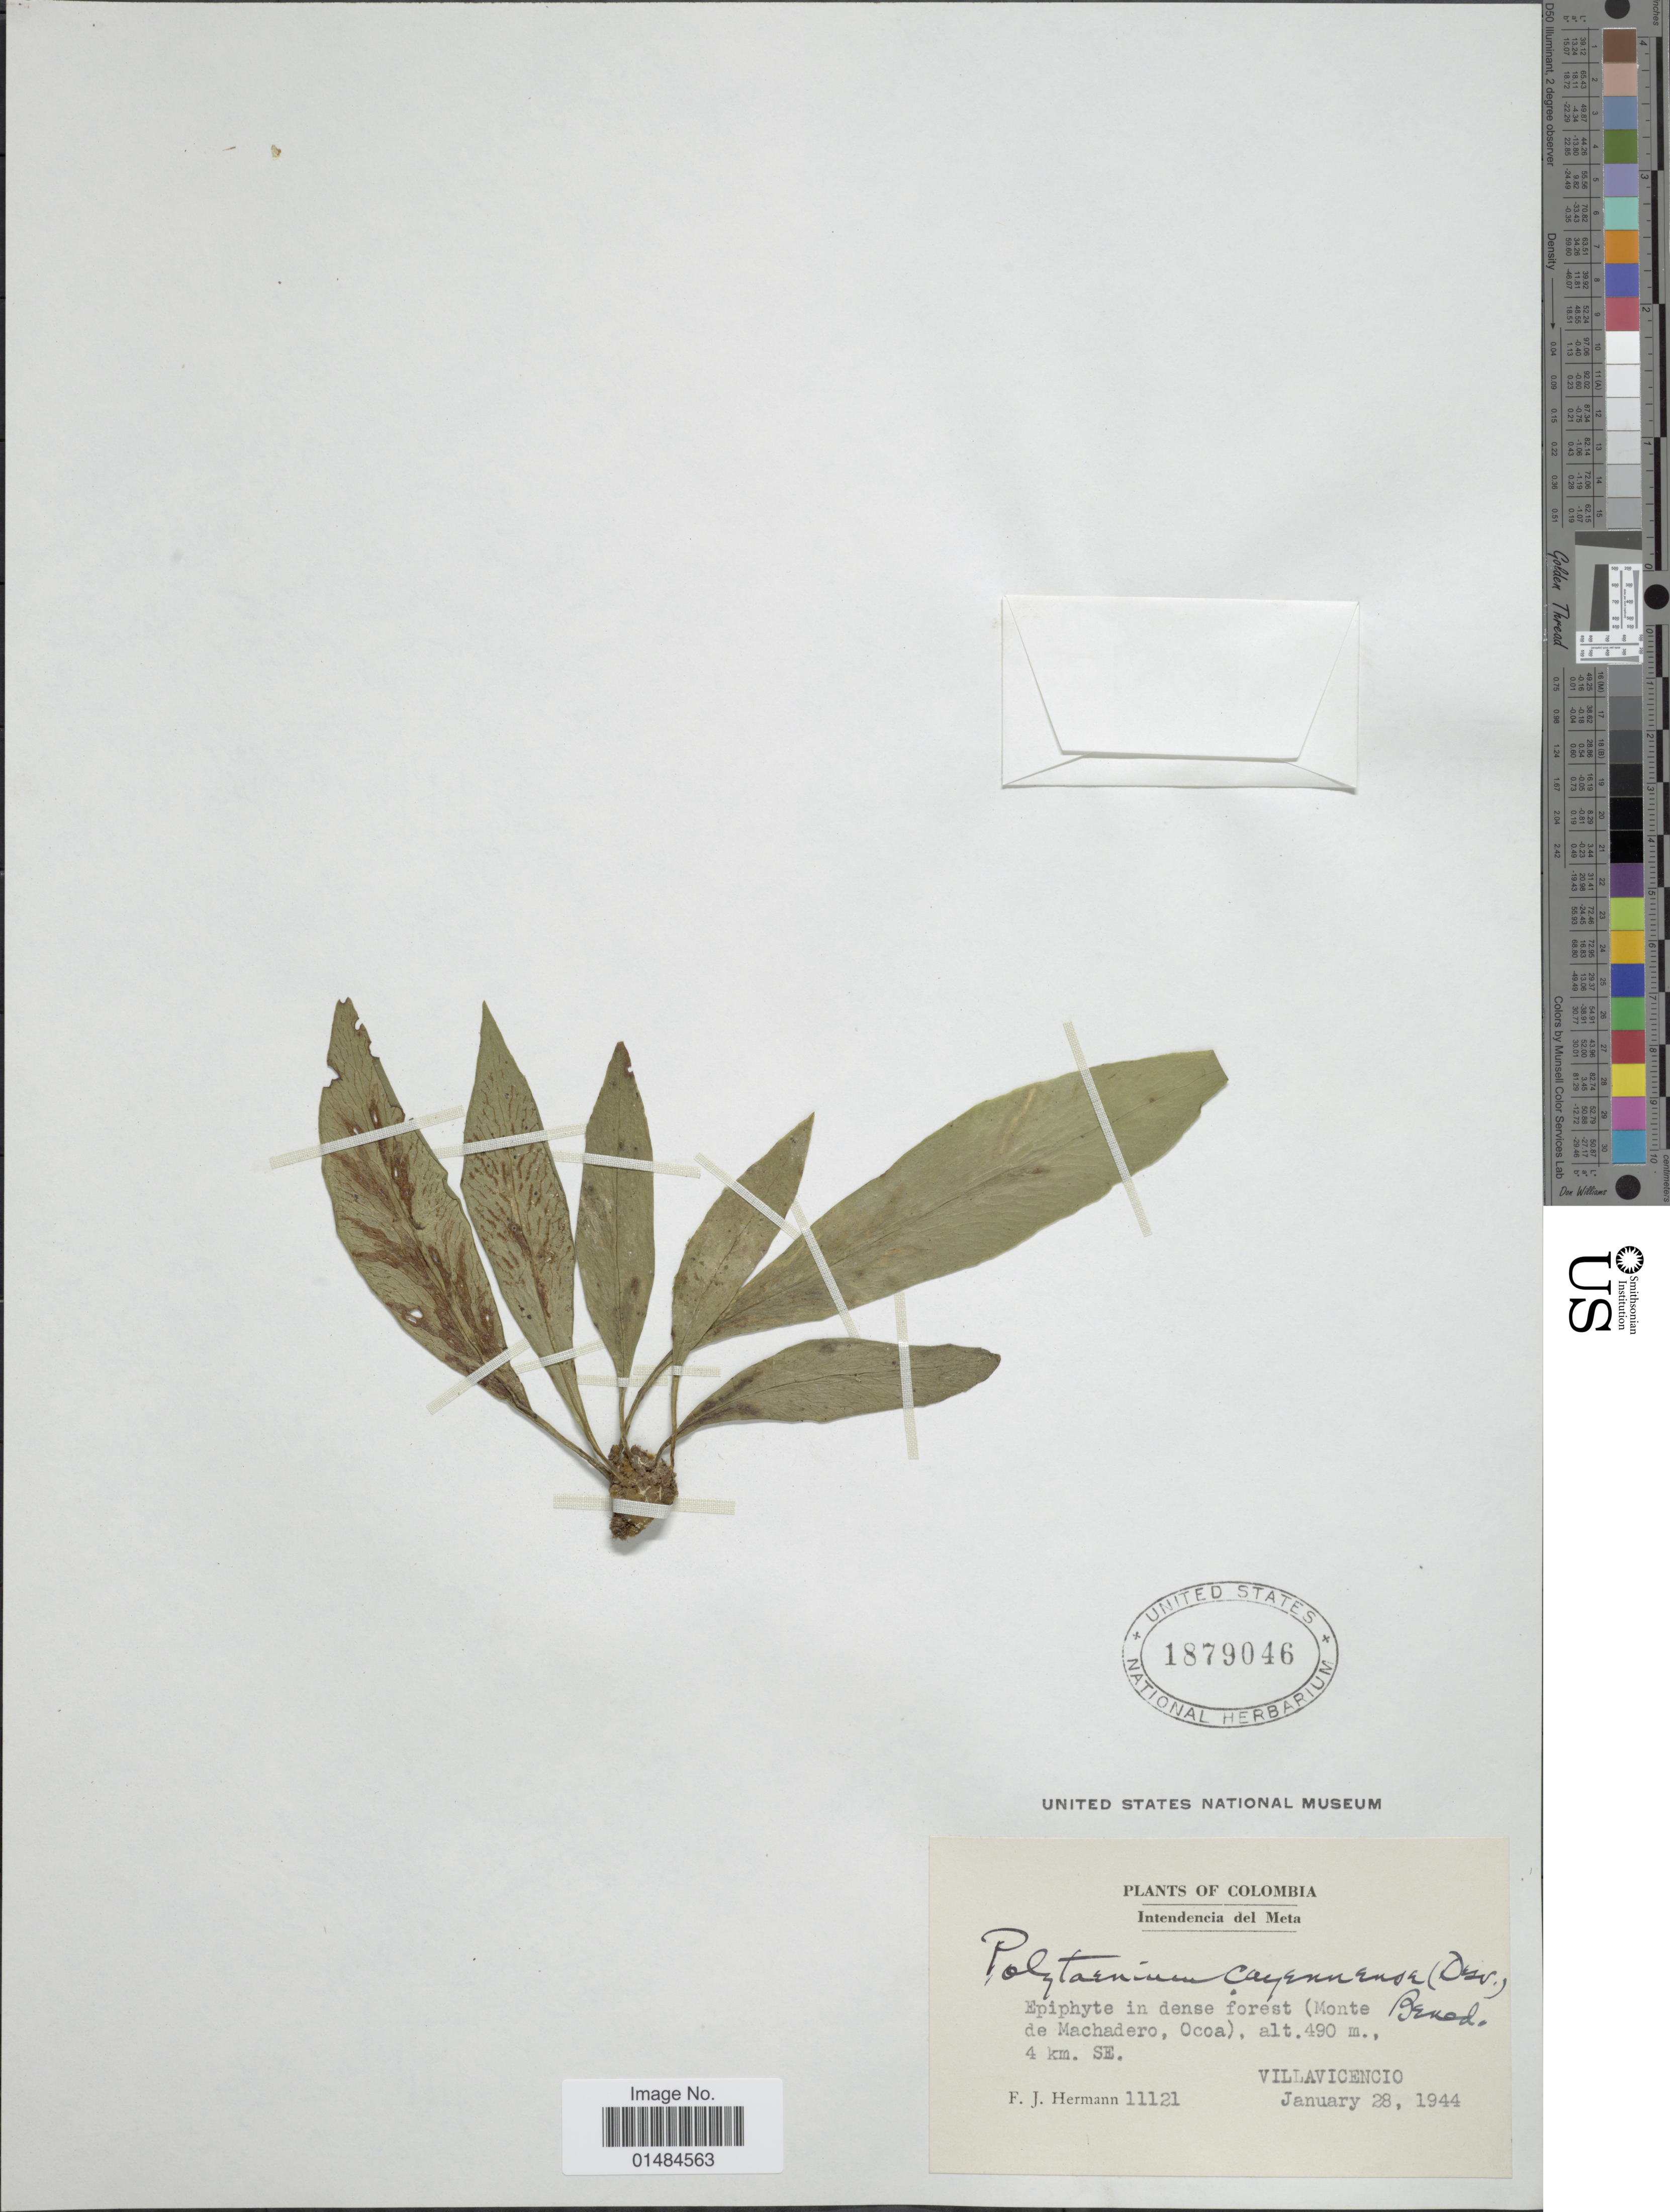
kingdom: Plantae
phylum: Tracheophyta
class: Polypodiopsida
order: Polypodiales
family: Pteridaceae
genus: Polytaenium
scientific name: Polytaenium guayanense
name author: (Hieron.) Alston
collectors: F. J. Hermann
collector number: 11121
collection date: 1944-01-28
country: Colombia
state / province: Meta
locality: Intendencia del Meta. Monte de Machadero, Ocoa 4 km. SE. Villavicencio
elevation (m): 490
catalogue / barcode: US 1879046